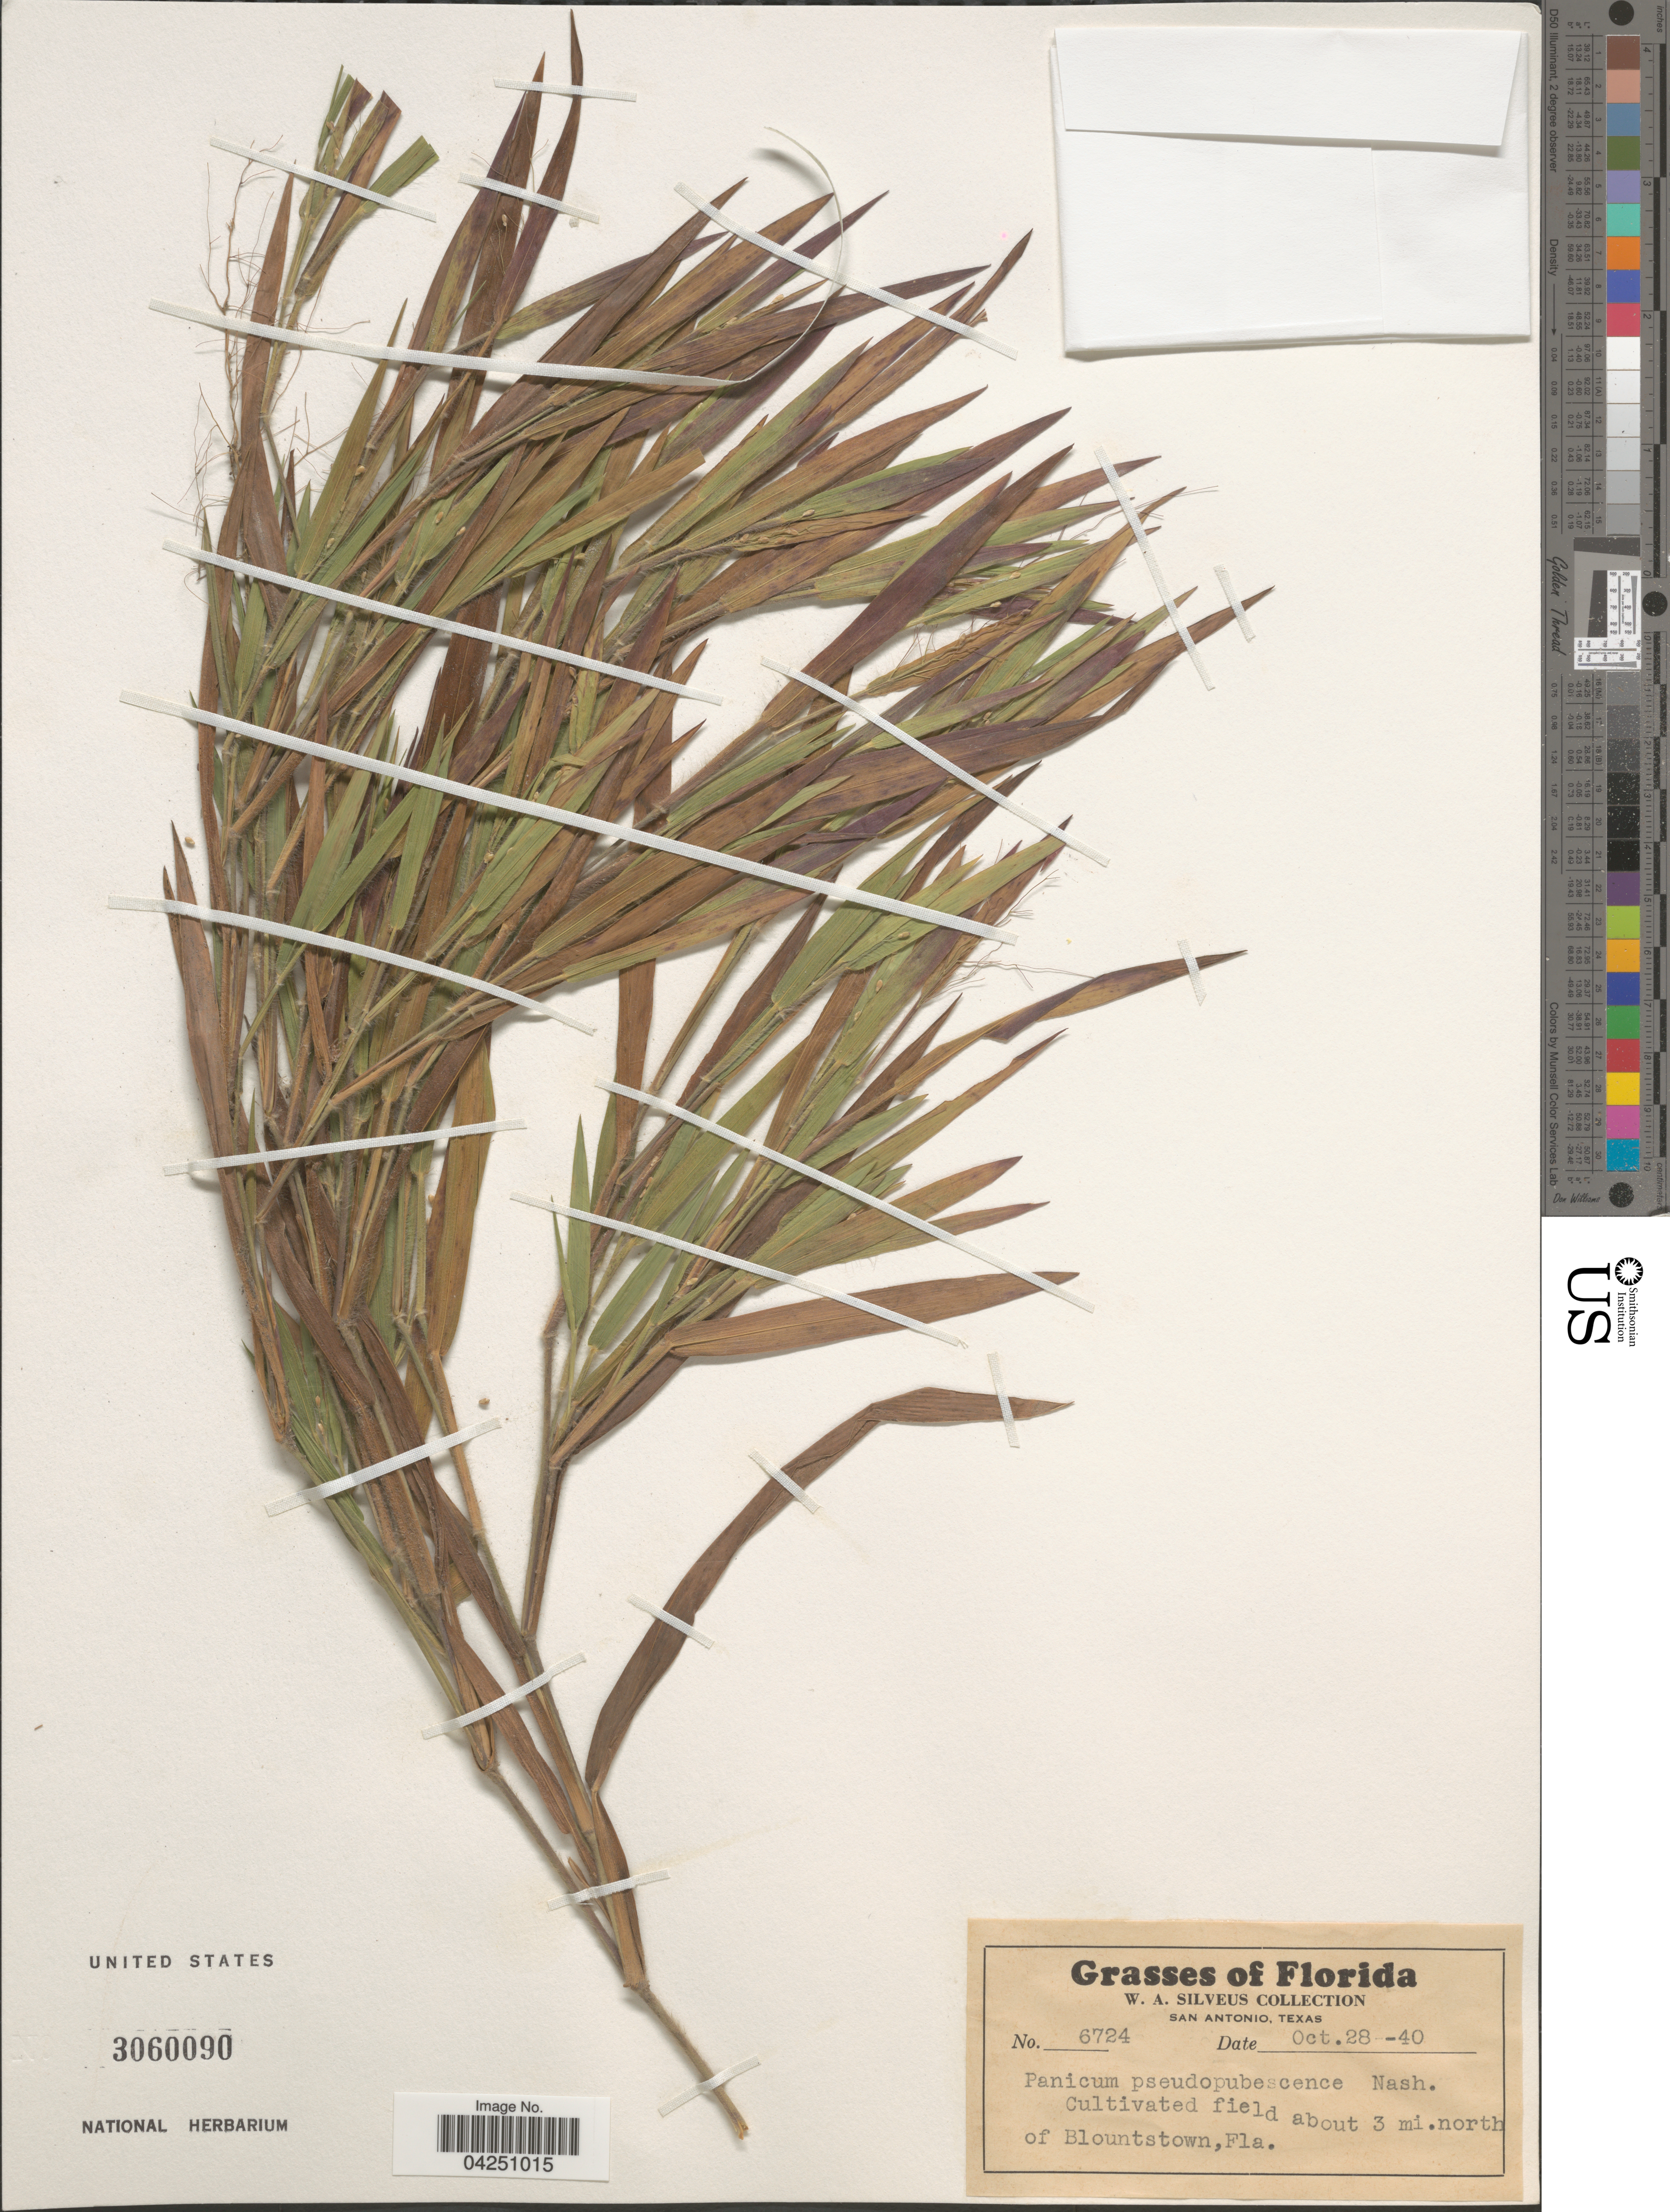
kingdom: Plantae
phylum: Tracheophyta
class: Liliopsida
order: Poales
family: Poaceae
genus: Dichanthelium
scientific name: Dichanthelium acuminatum var. acuminatum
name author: (Sw.) Gould & C.A. Clark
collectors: W. Silveus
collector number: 6724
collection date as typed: Transcribed d/m/y: 28/10/40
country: United States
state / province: Florida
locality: Cultivated field about 3 mi.north of Blountstown.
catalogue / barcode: US 3060090